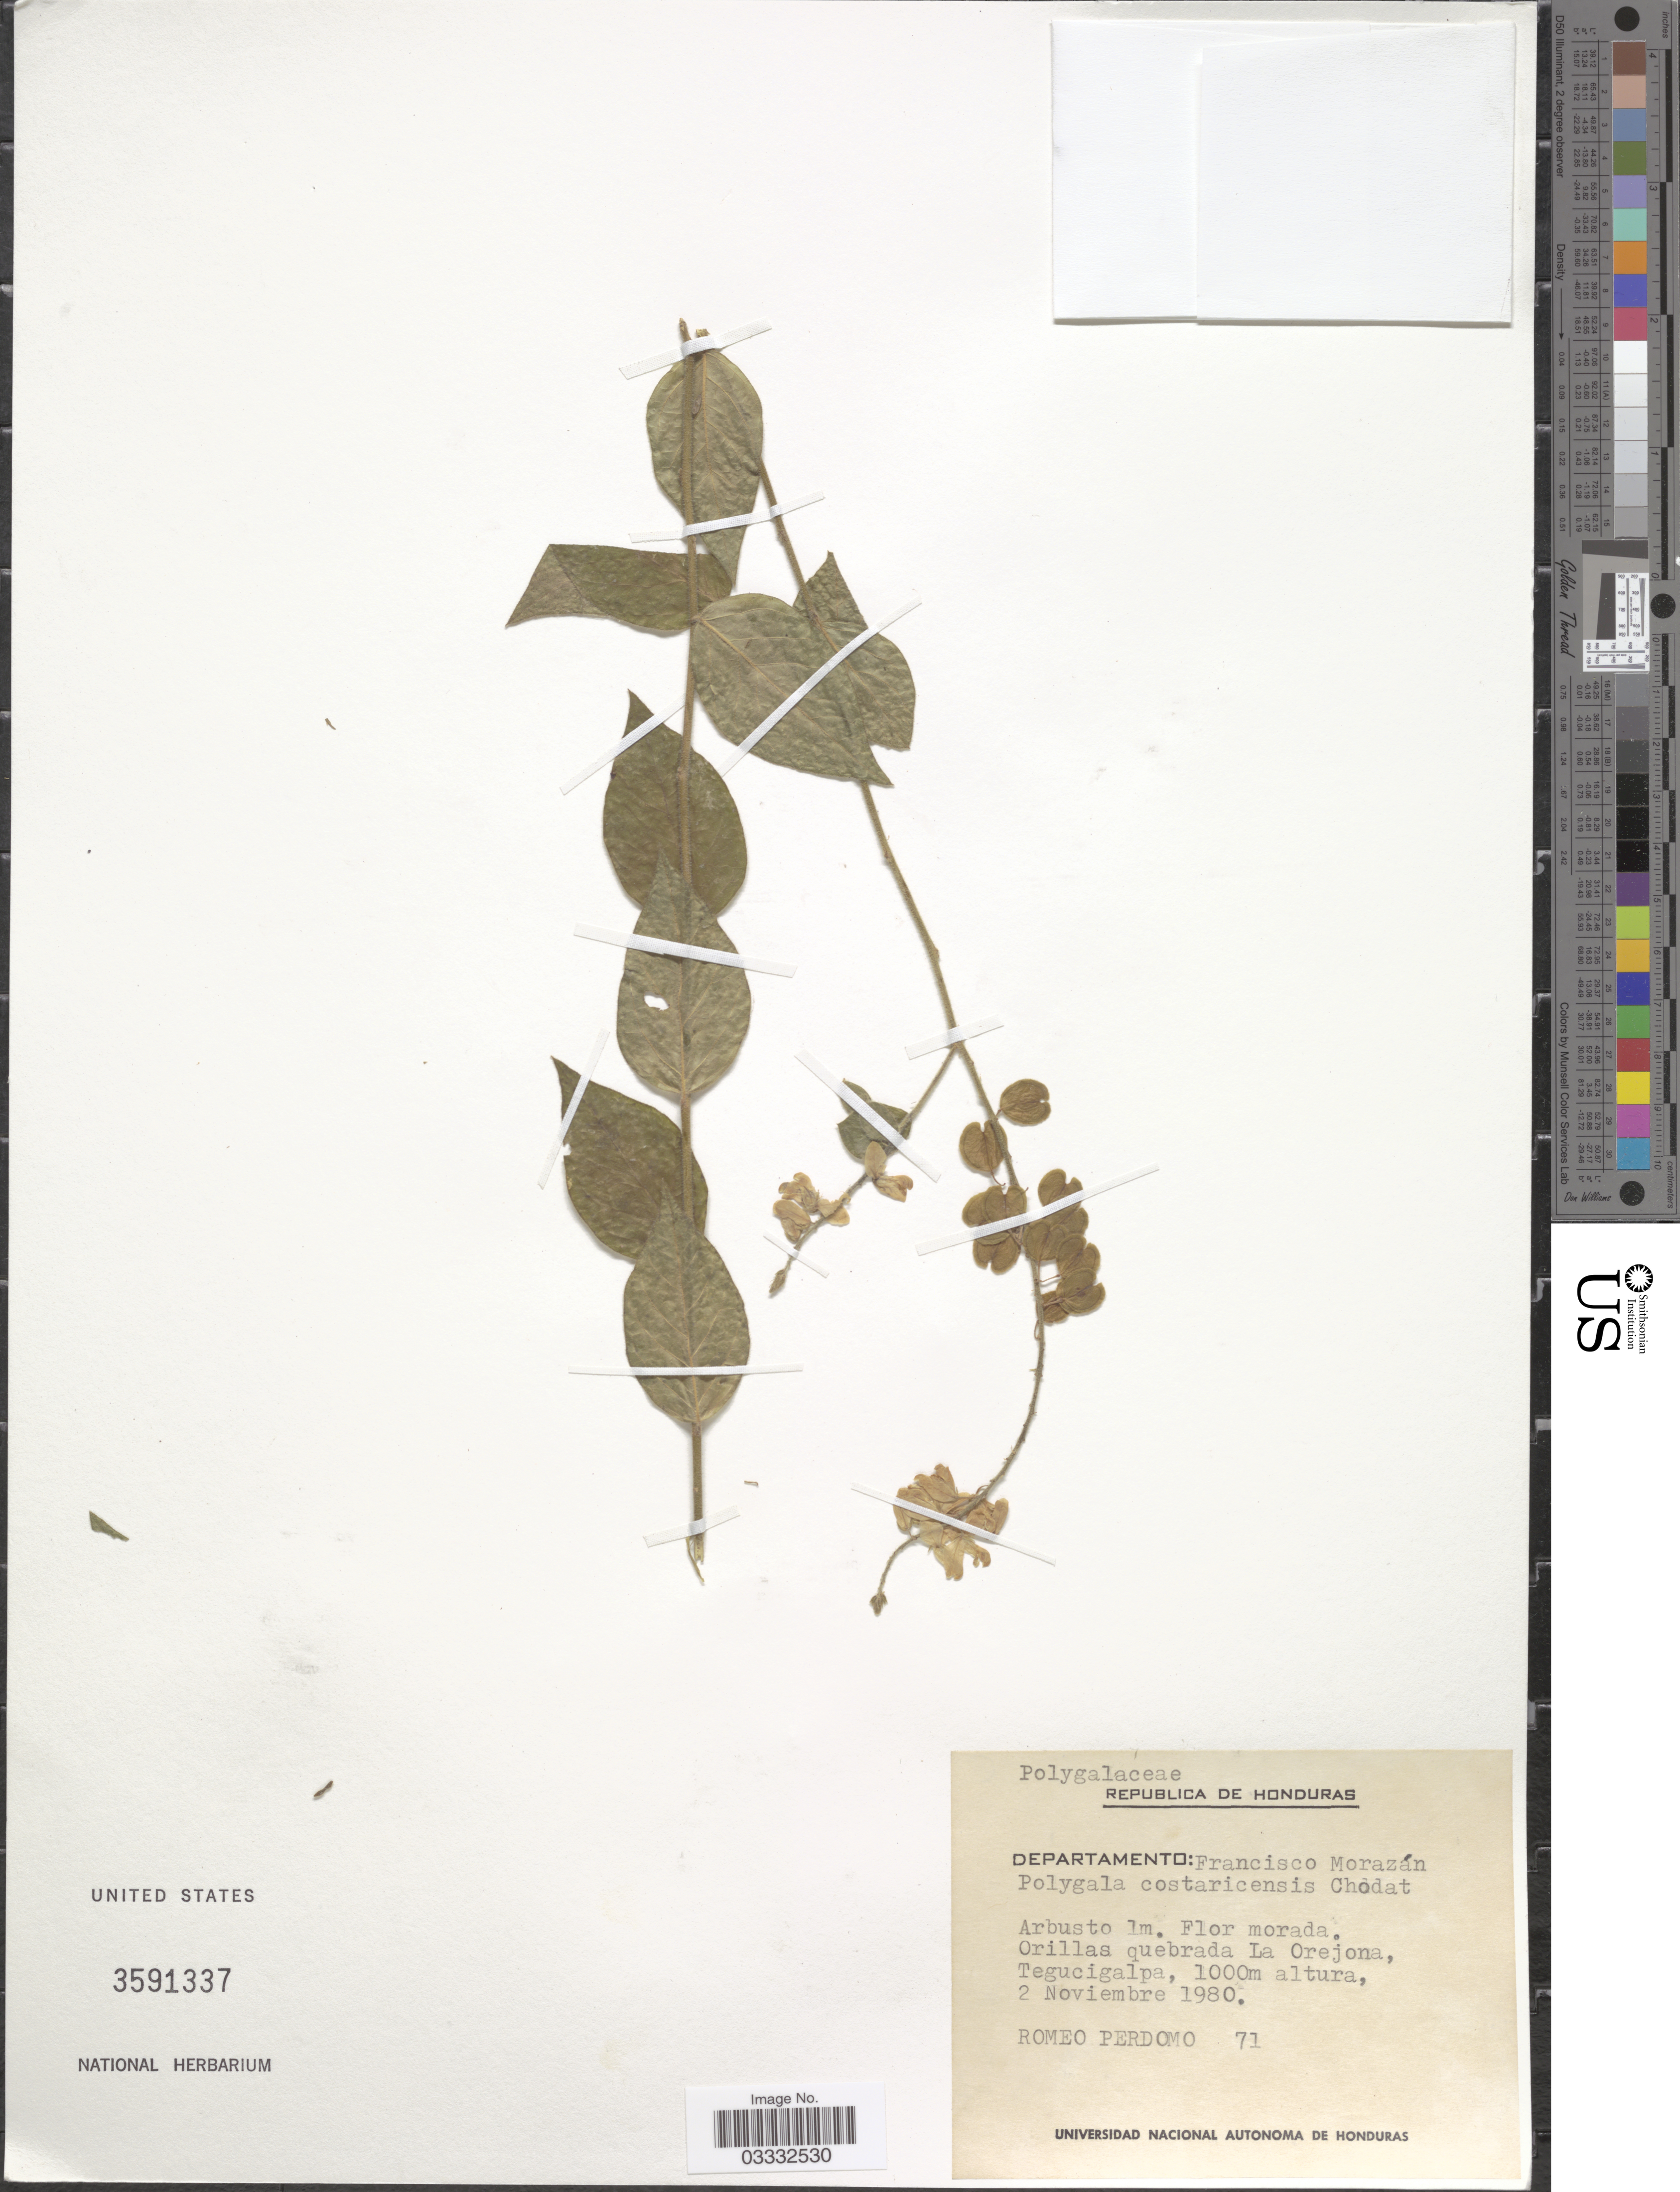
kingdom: Plantae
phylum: Tracheophyta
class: Magnoliopsida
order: Fabales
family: Polygalaceae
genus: Hebecarpa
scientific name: Hebecarpa costaricensis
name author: (Chodat) J.R. Abbott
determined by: Strong, Mark T., (BOT), Smithsonian Institution - National Museum of Natural History (UNITED STATES)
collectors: R. Perdomo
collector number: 71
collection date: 1980-11-02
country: Honduras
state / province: Fco. Morazán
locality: Departamento: Francisco Morazán. La Orejona, Tegucigalpa.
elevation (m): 1000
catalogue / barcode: US 3591337